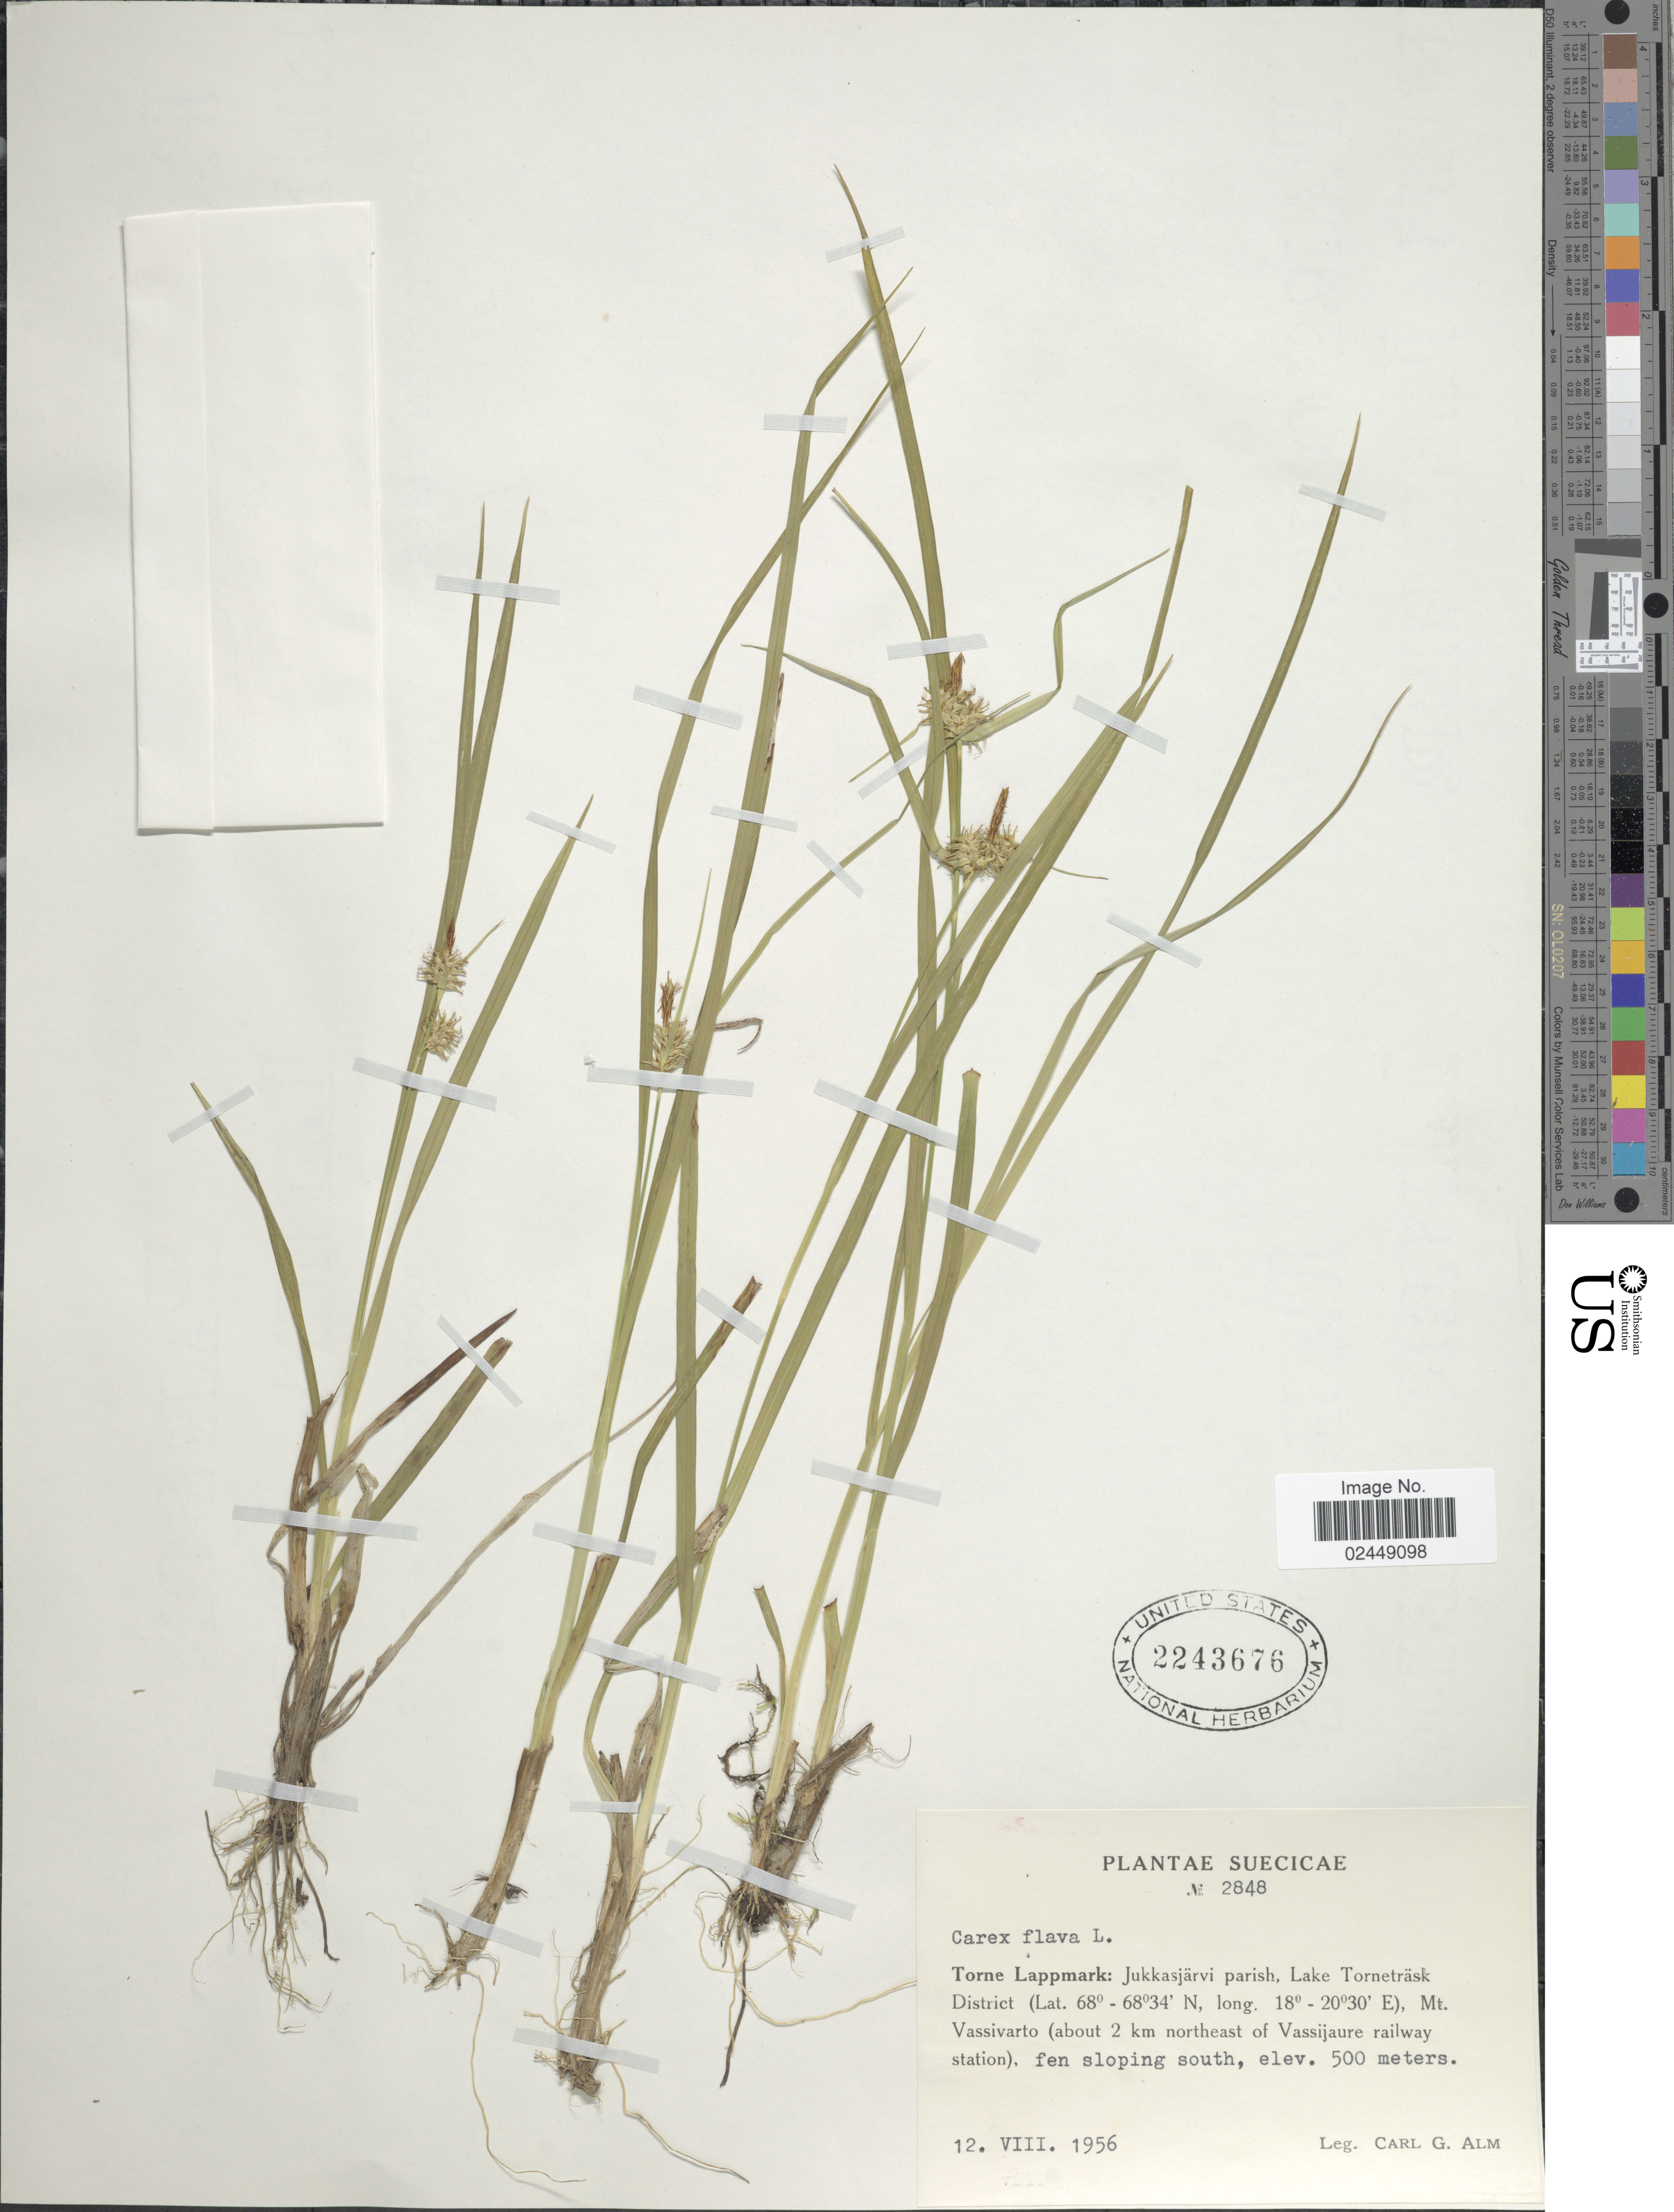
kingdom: Plantae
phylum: Tracheophyta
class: Liliopsida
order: Poales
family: Cyperaceae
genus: Carex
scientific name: Carex flava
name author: L.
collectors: C. G. Alm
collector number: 2848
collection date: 1956-08-12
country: Sweden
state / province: Norrbotten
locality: Torne Lappmark: Jukkasjärvi parish, Lake Torneträsk District, Mt Vassivarto (about 2 km northeast of Vassijaure railway station), fen sloping south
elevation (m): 500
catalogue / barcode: US 2243676